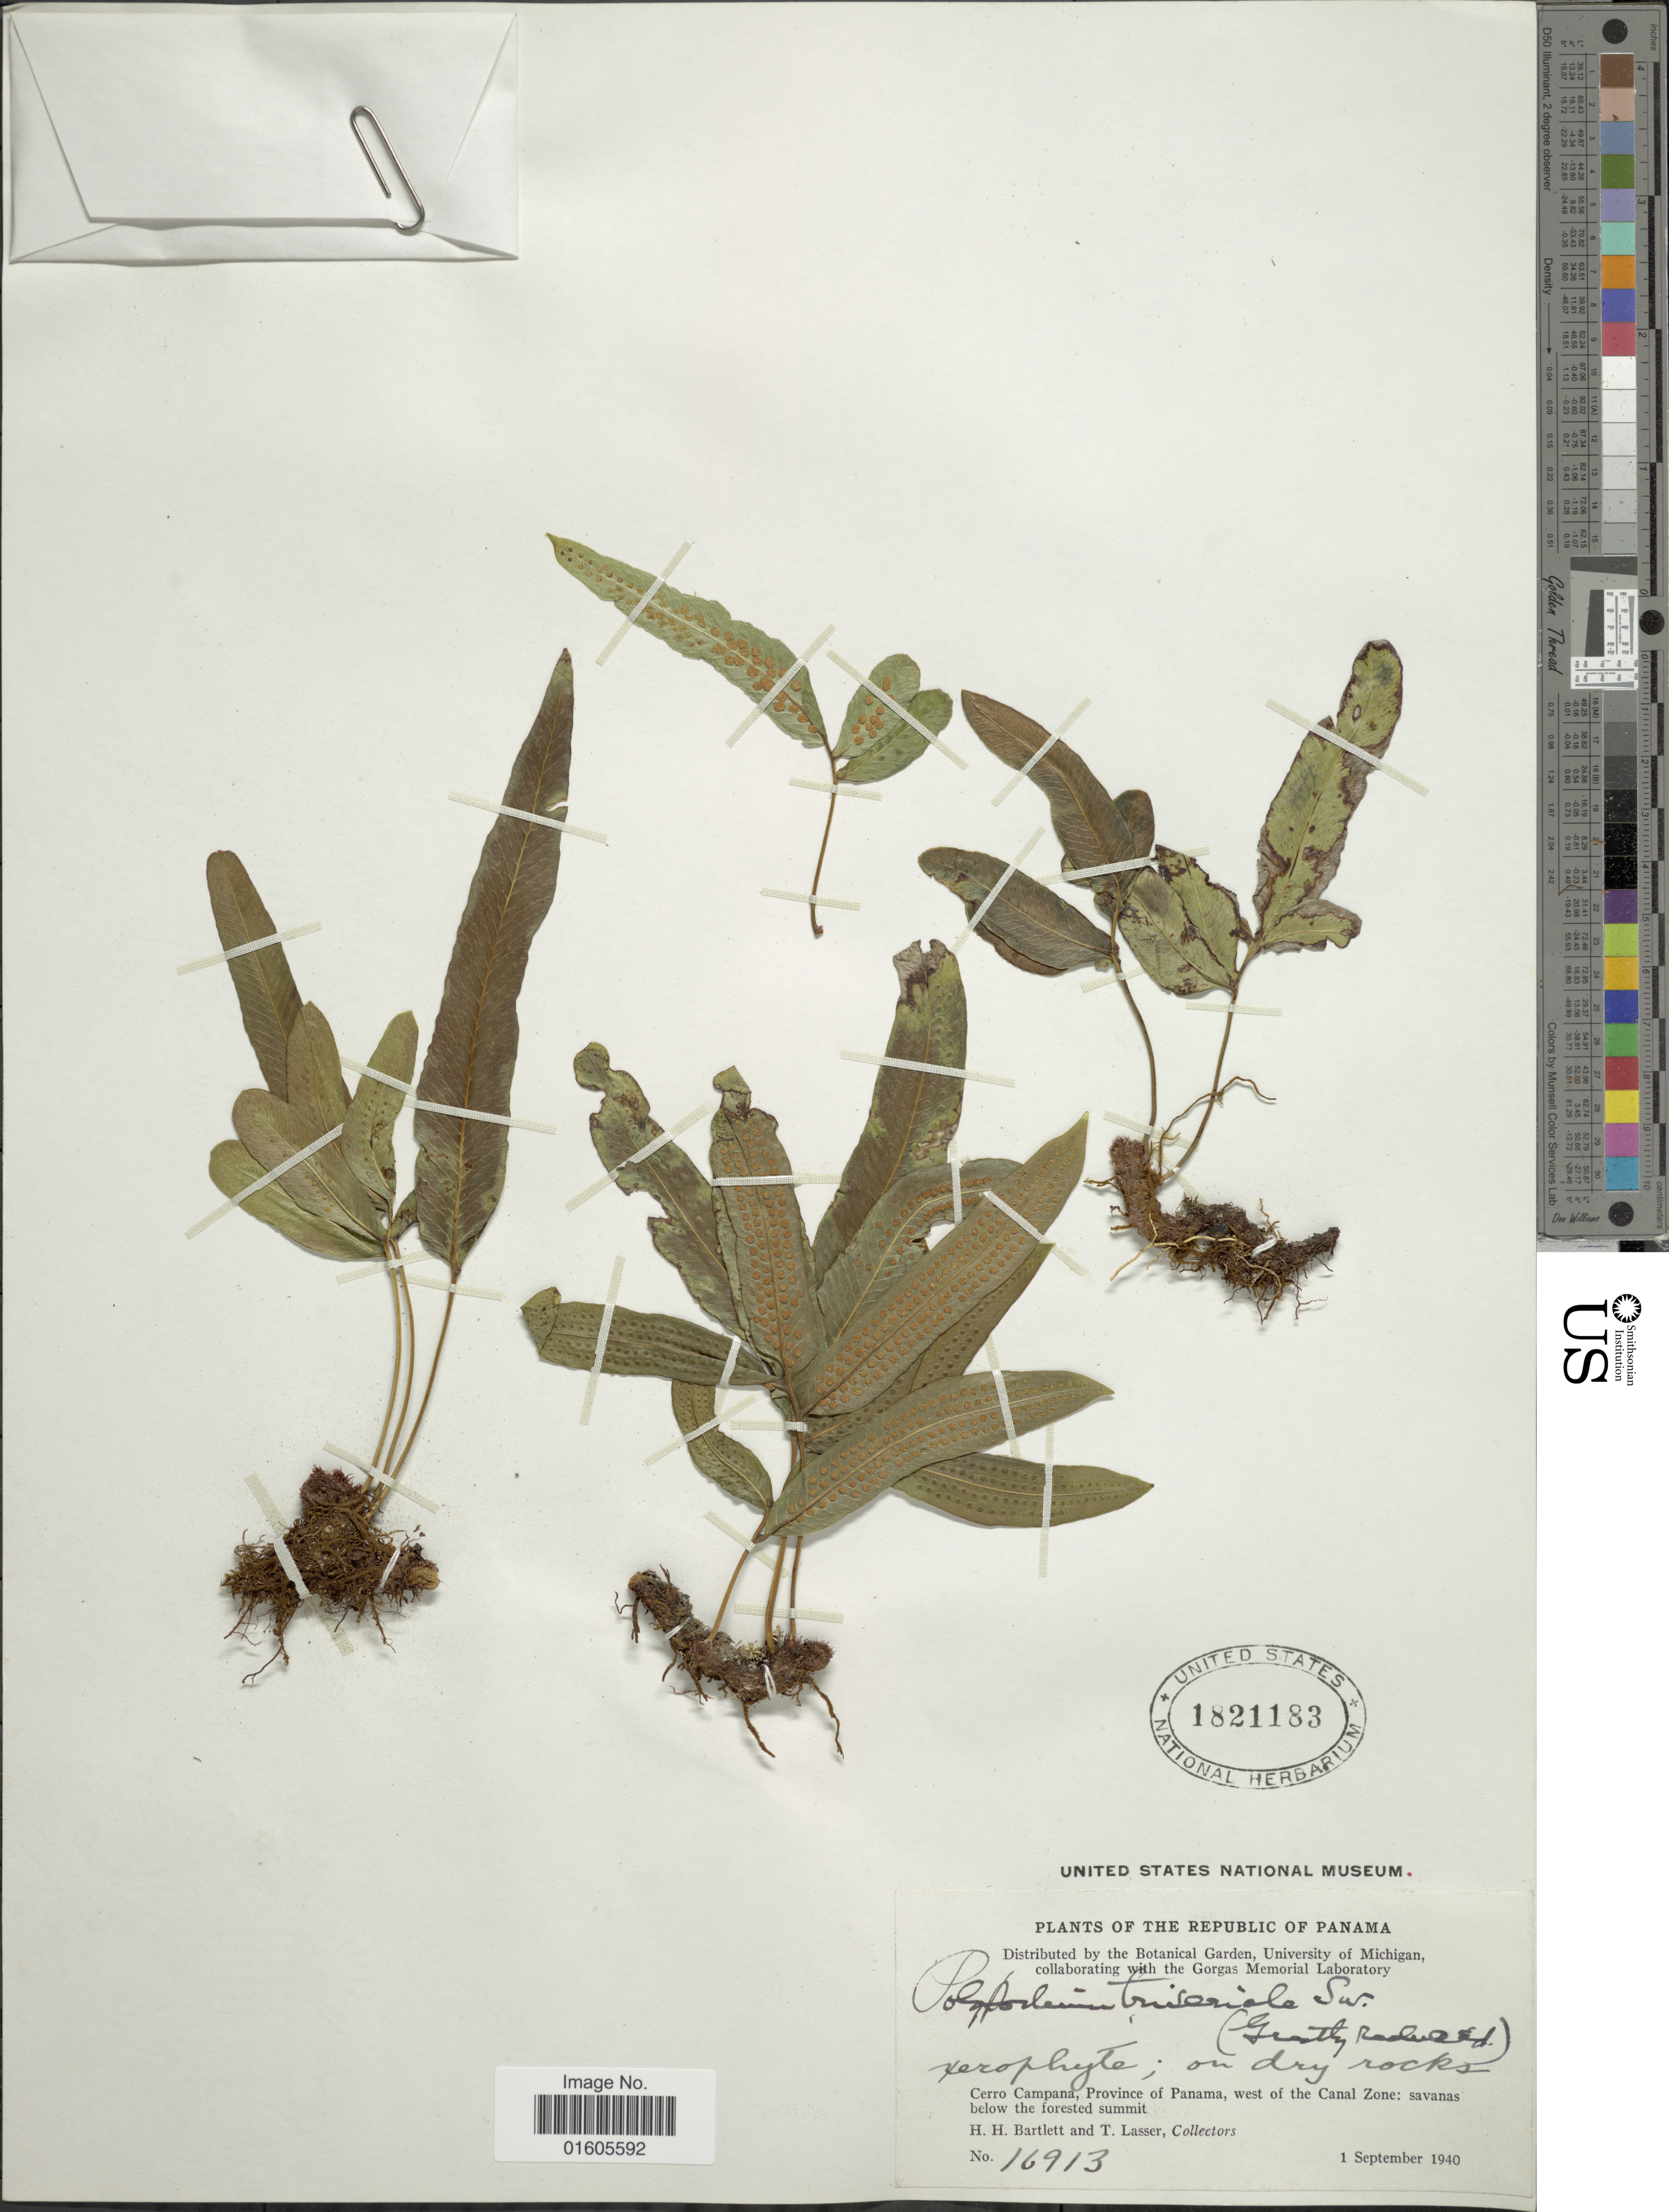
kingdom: Plantae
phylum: Tracheophyta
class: Polypodiopsida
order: Polypodiales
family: Polypodiaceae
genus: Serpocaulon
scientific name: Serpocaulon triseriale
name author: (Sw.) A.R. Sm.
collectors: H. H. Bartlett & T. Lasser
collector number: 16913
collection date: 1940-09-01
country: Panama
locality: The Republic of Panama, Cerro Campana, Province of Panama, west of Canal Zone: savanas below the forested summit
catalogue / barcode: US 1821183